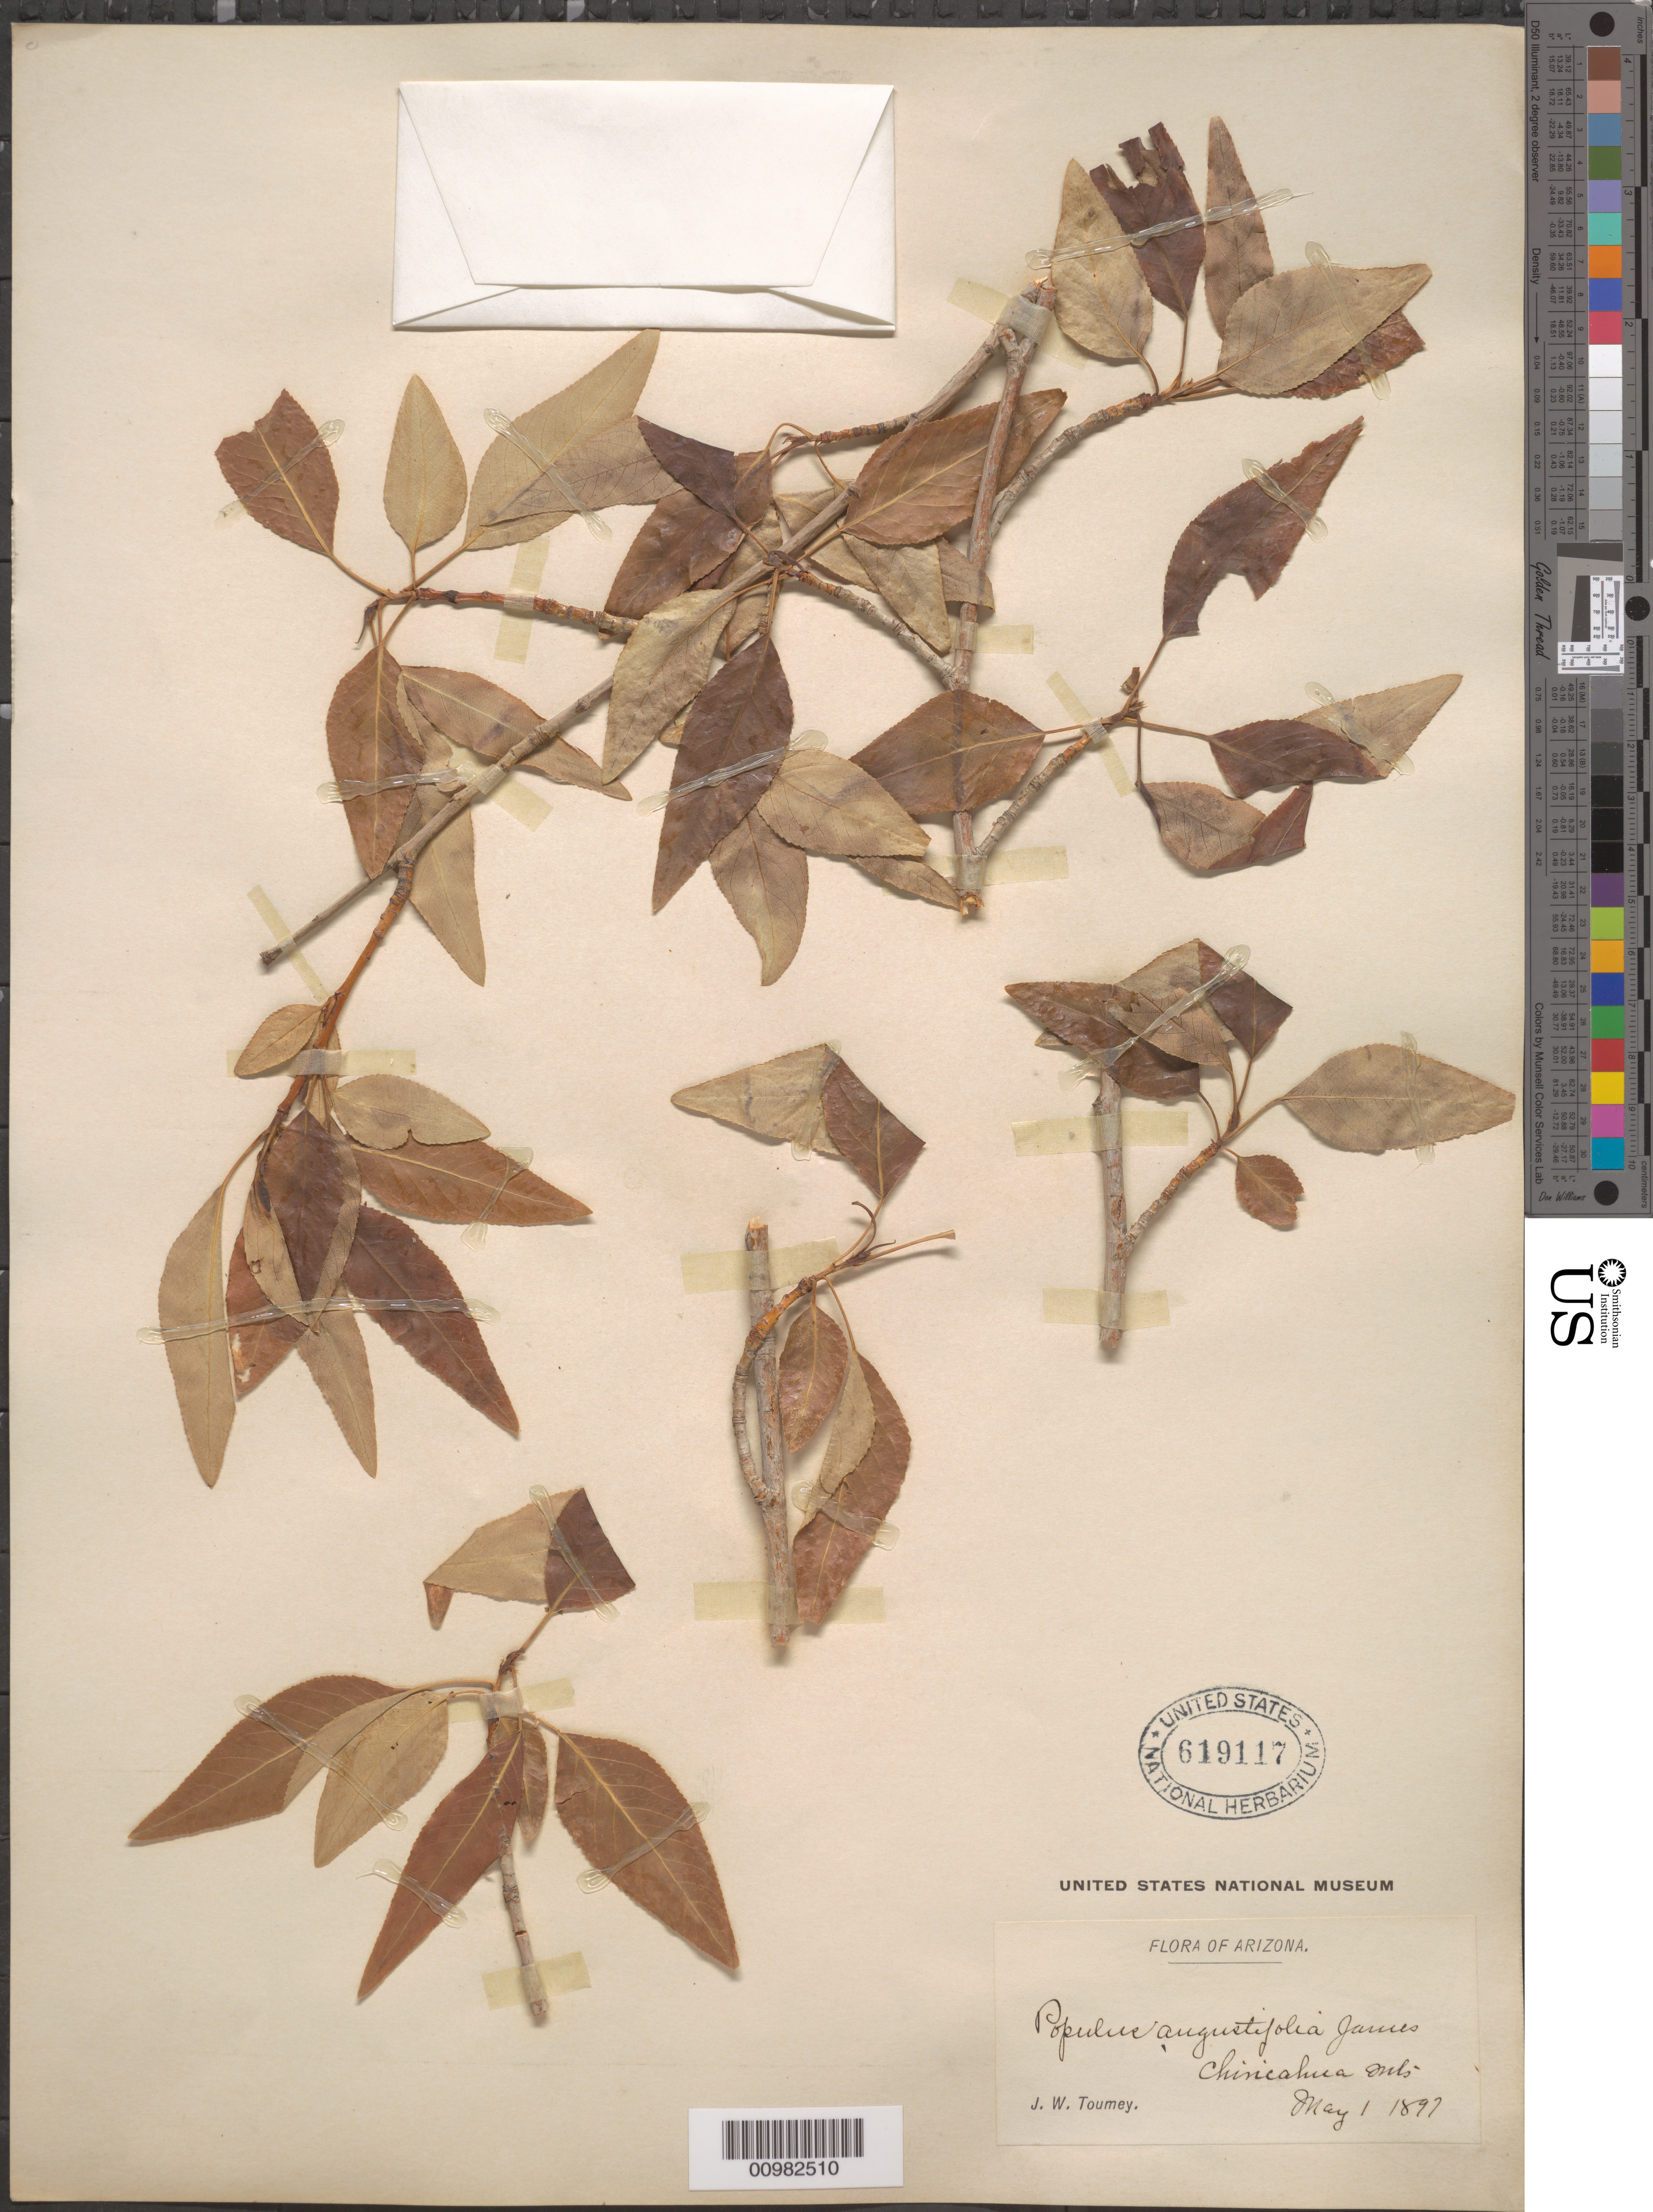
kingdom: Plantae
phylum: Tracheophyta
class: Magnoliopsida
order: Malpighiales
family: Salicaceae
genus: Populus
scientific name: Populus angustifolia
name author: E. James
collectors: J. W. Toumey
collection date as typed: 01 May 1897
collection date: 1897-05-01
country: United States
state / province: Arizona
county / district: Cochise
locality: Chiricahua Mountains.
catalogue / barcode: US 619117